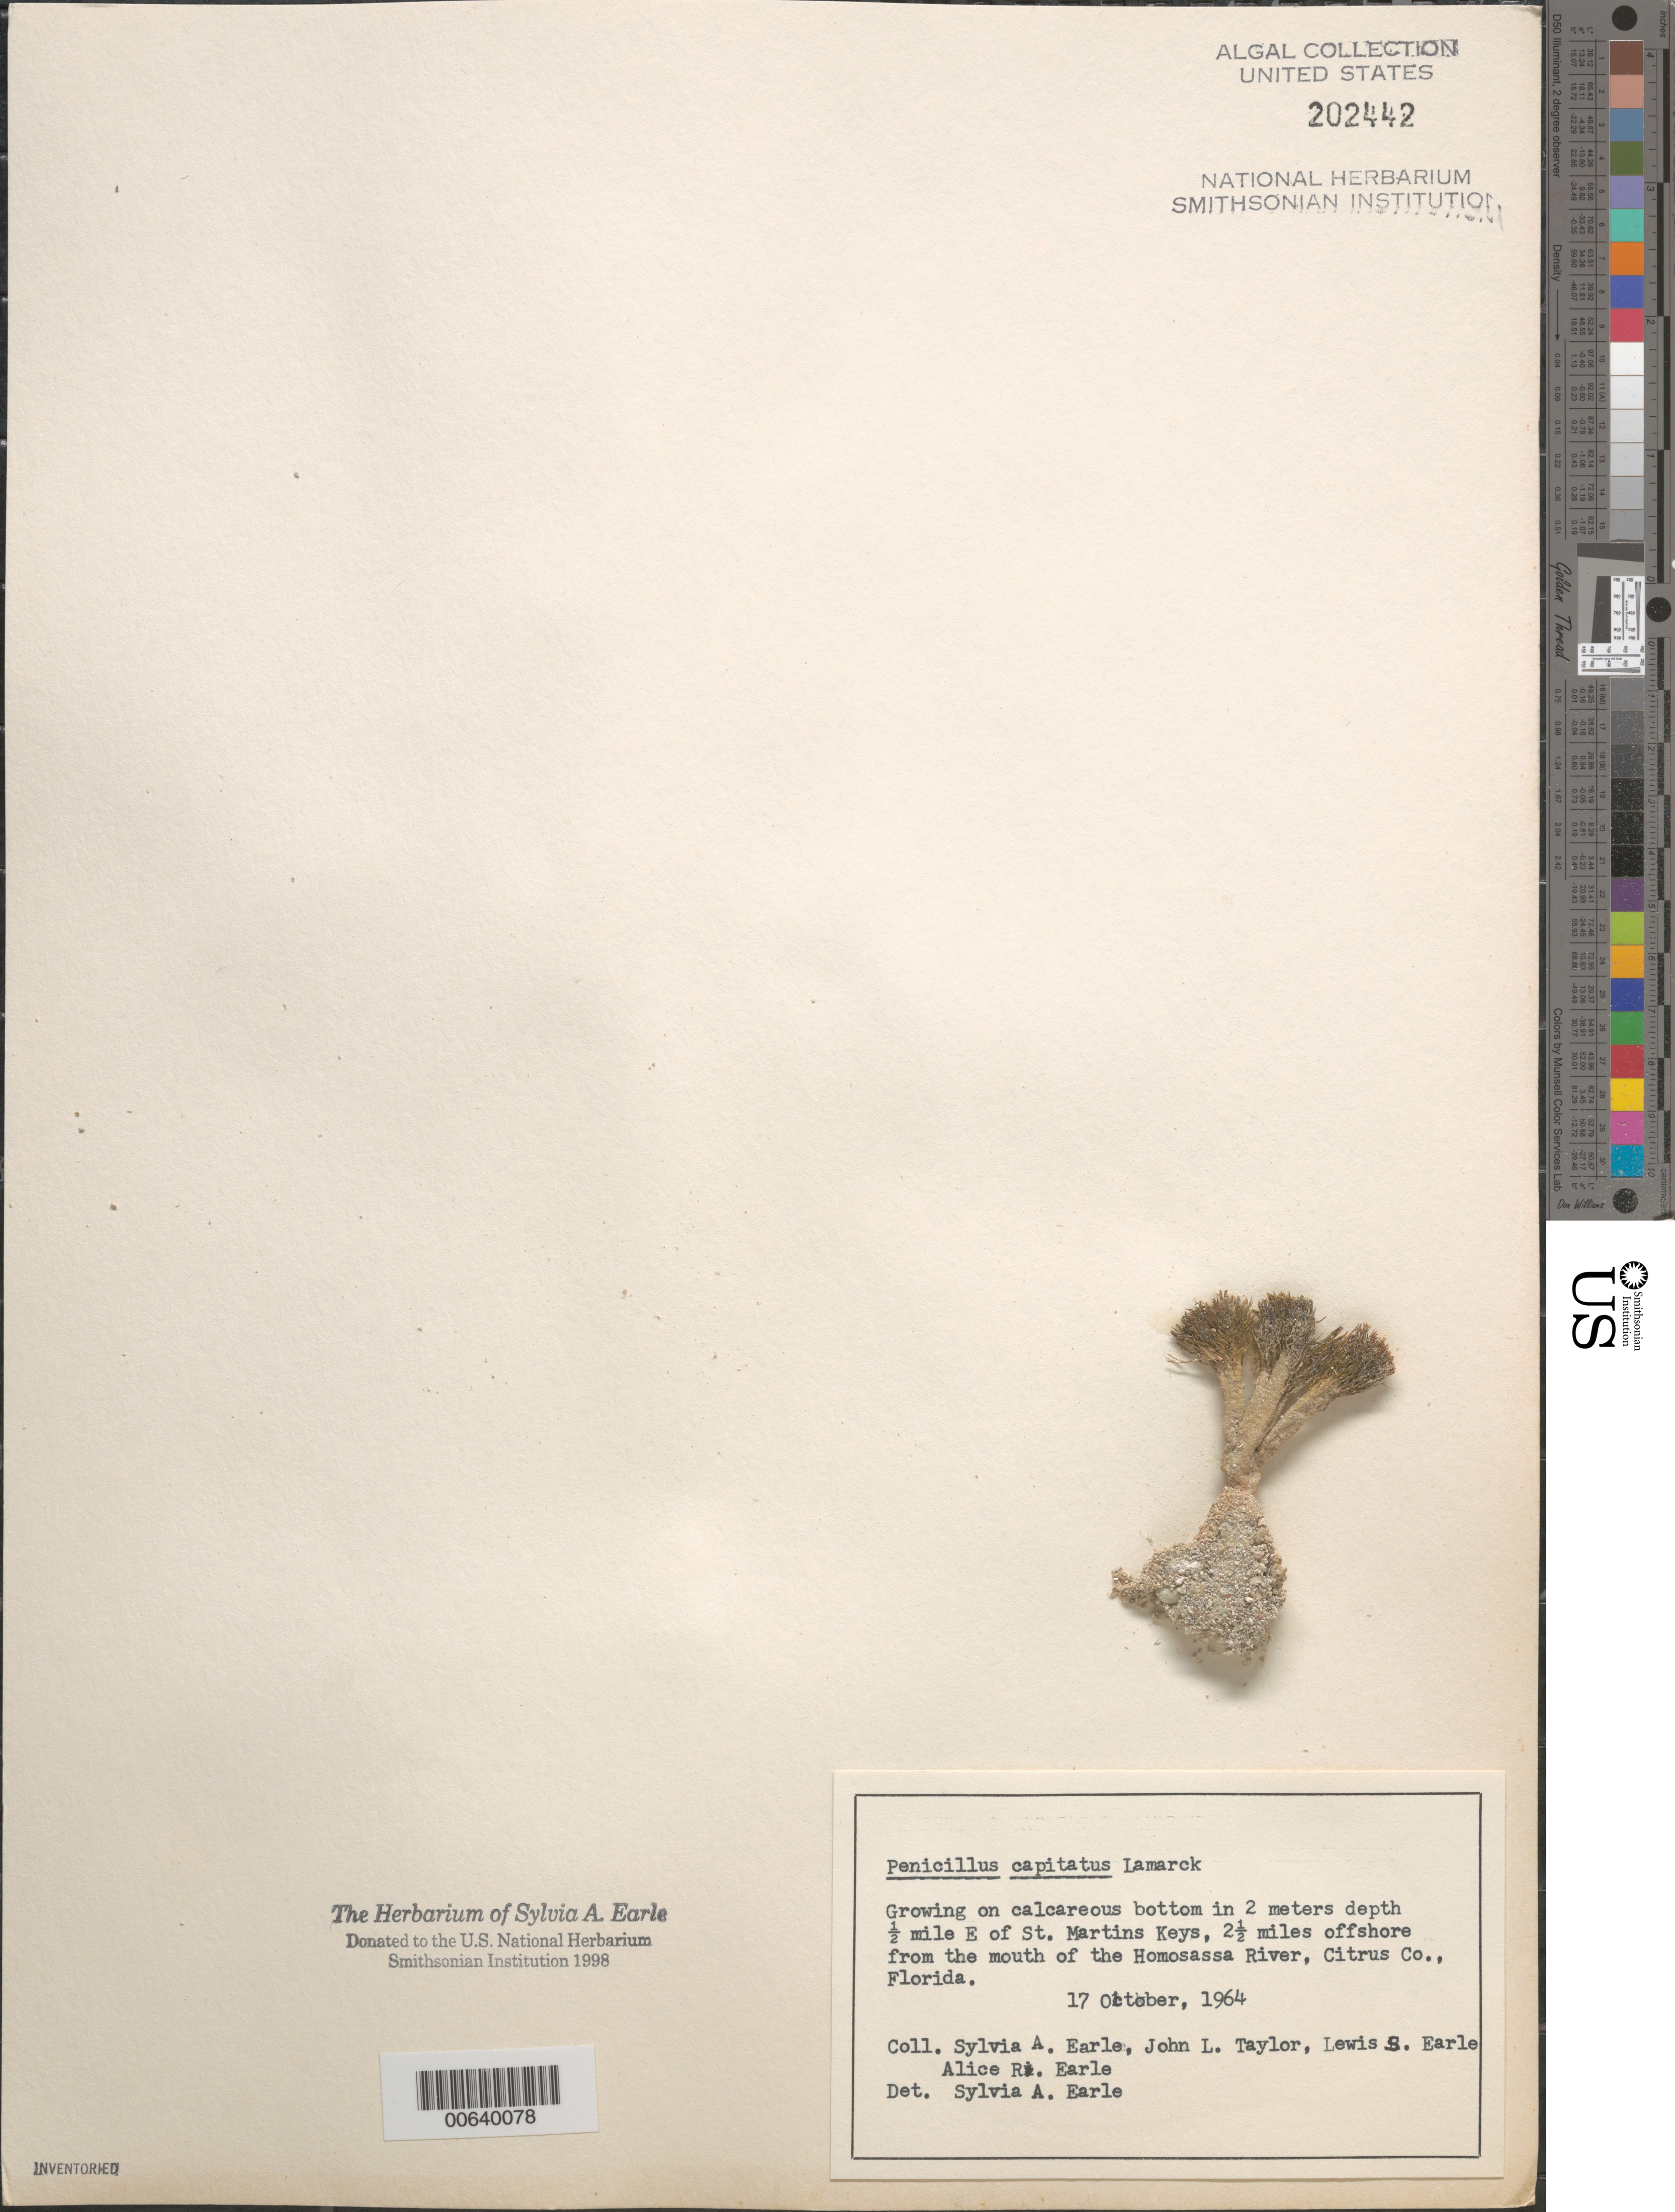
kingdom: Plantae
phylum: Chlorophyta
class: Ulvophyceae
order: Bryopsidales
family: Udoteaceae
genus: Penicillus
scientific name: Penicillus capitatus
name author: Lam.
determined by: Earle, S. A.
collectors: S. A. Earle, J. L. Taylor, L. Earle & A. Earle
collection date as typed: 17 Oct 1964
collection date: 1964-10-17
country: United States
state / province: Florida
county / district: Citrus County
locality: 2.5 miles off Homosassa River mouth, 0.5 mile east of St. Martins Keys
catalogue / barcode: US 202442